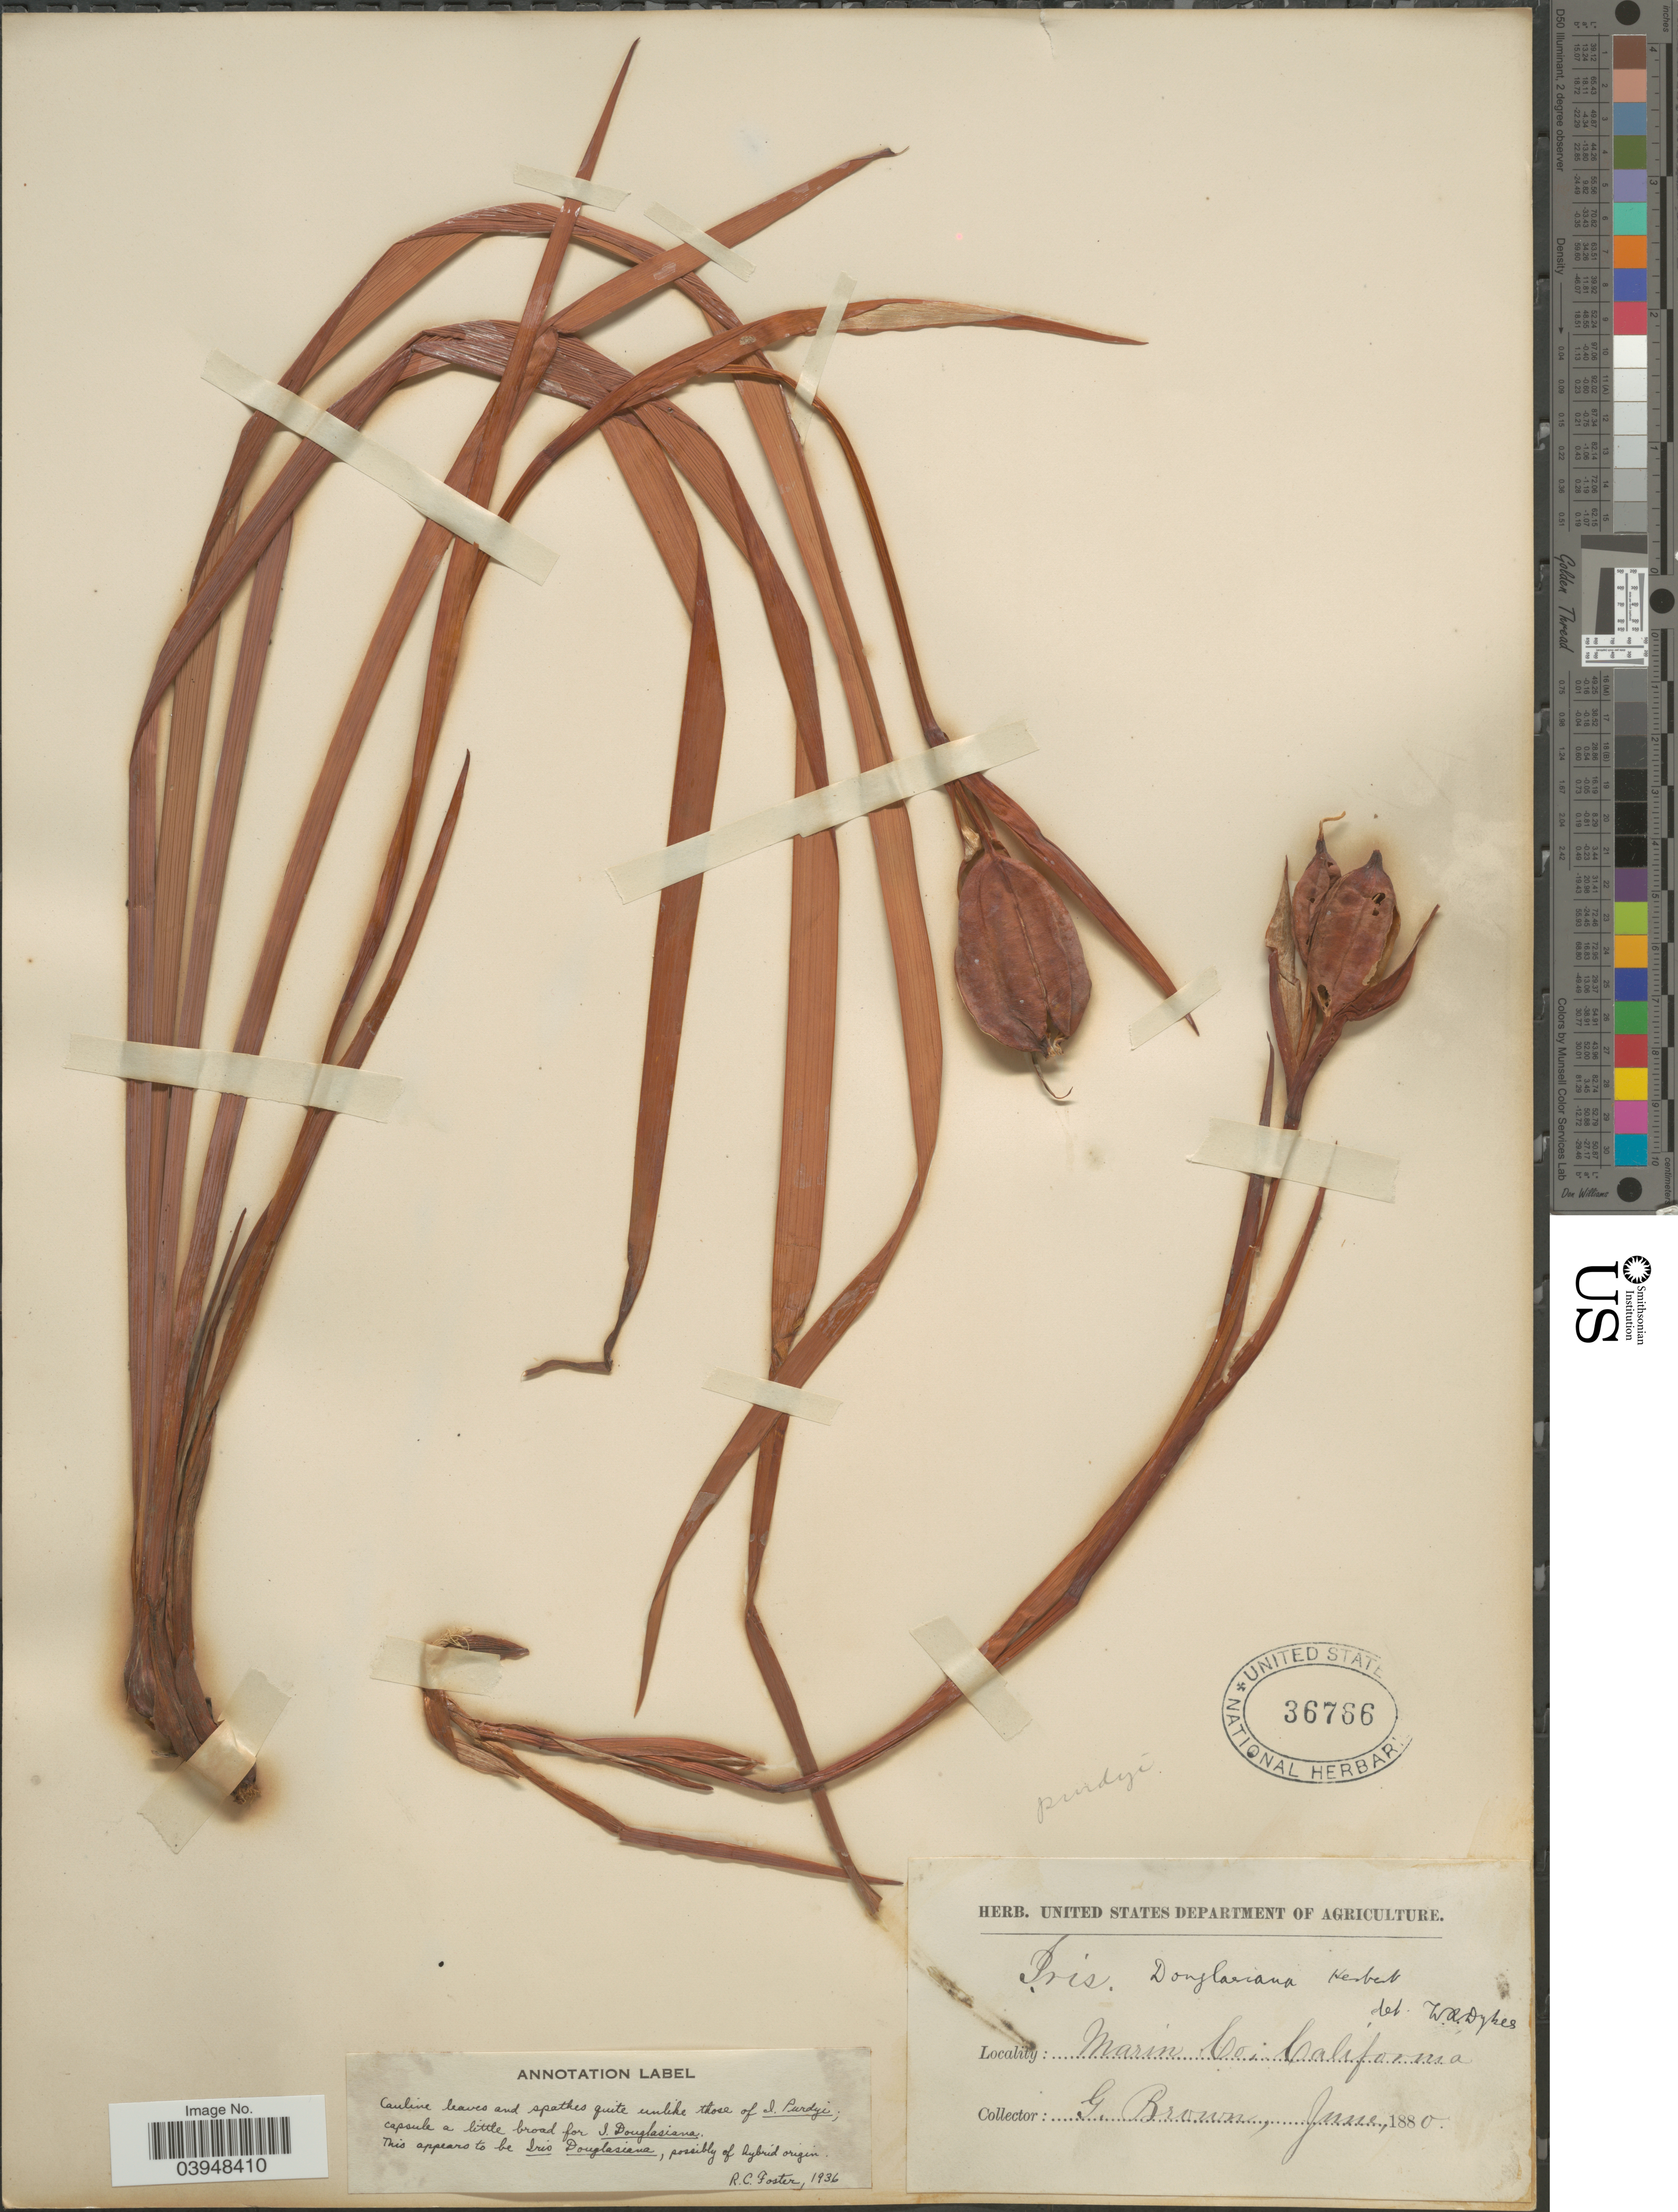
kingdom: Plantae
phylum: Tracheophyta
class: Liliopsida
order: Asparagales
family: Iridaceae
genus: Iris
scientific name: Iris douglasiana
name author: Herb.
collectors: G. D. Brown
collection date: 1880-06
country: United States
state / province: California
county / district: Marin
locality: Marin Co.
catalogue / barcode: US 36766